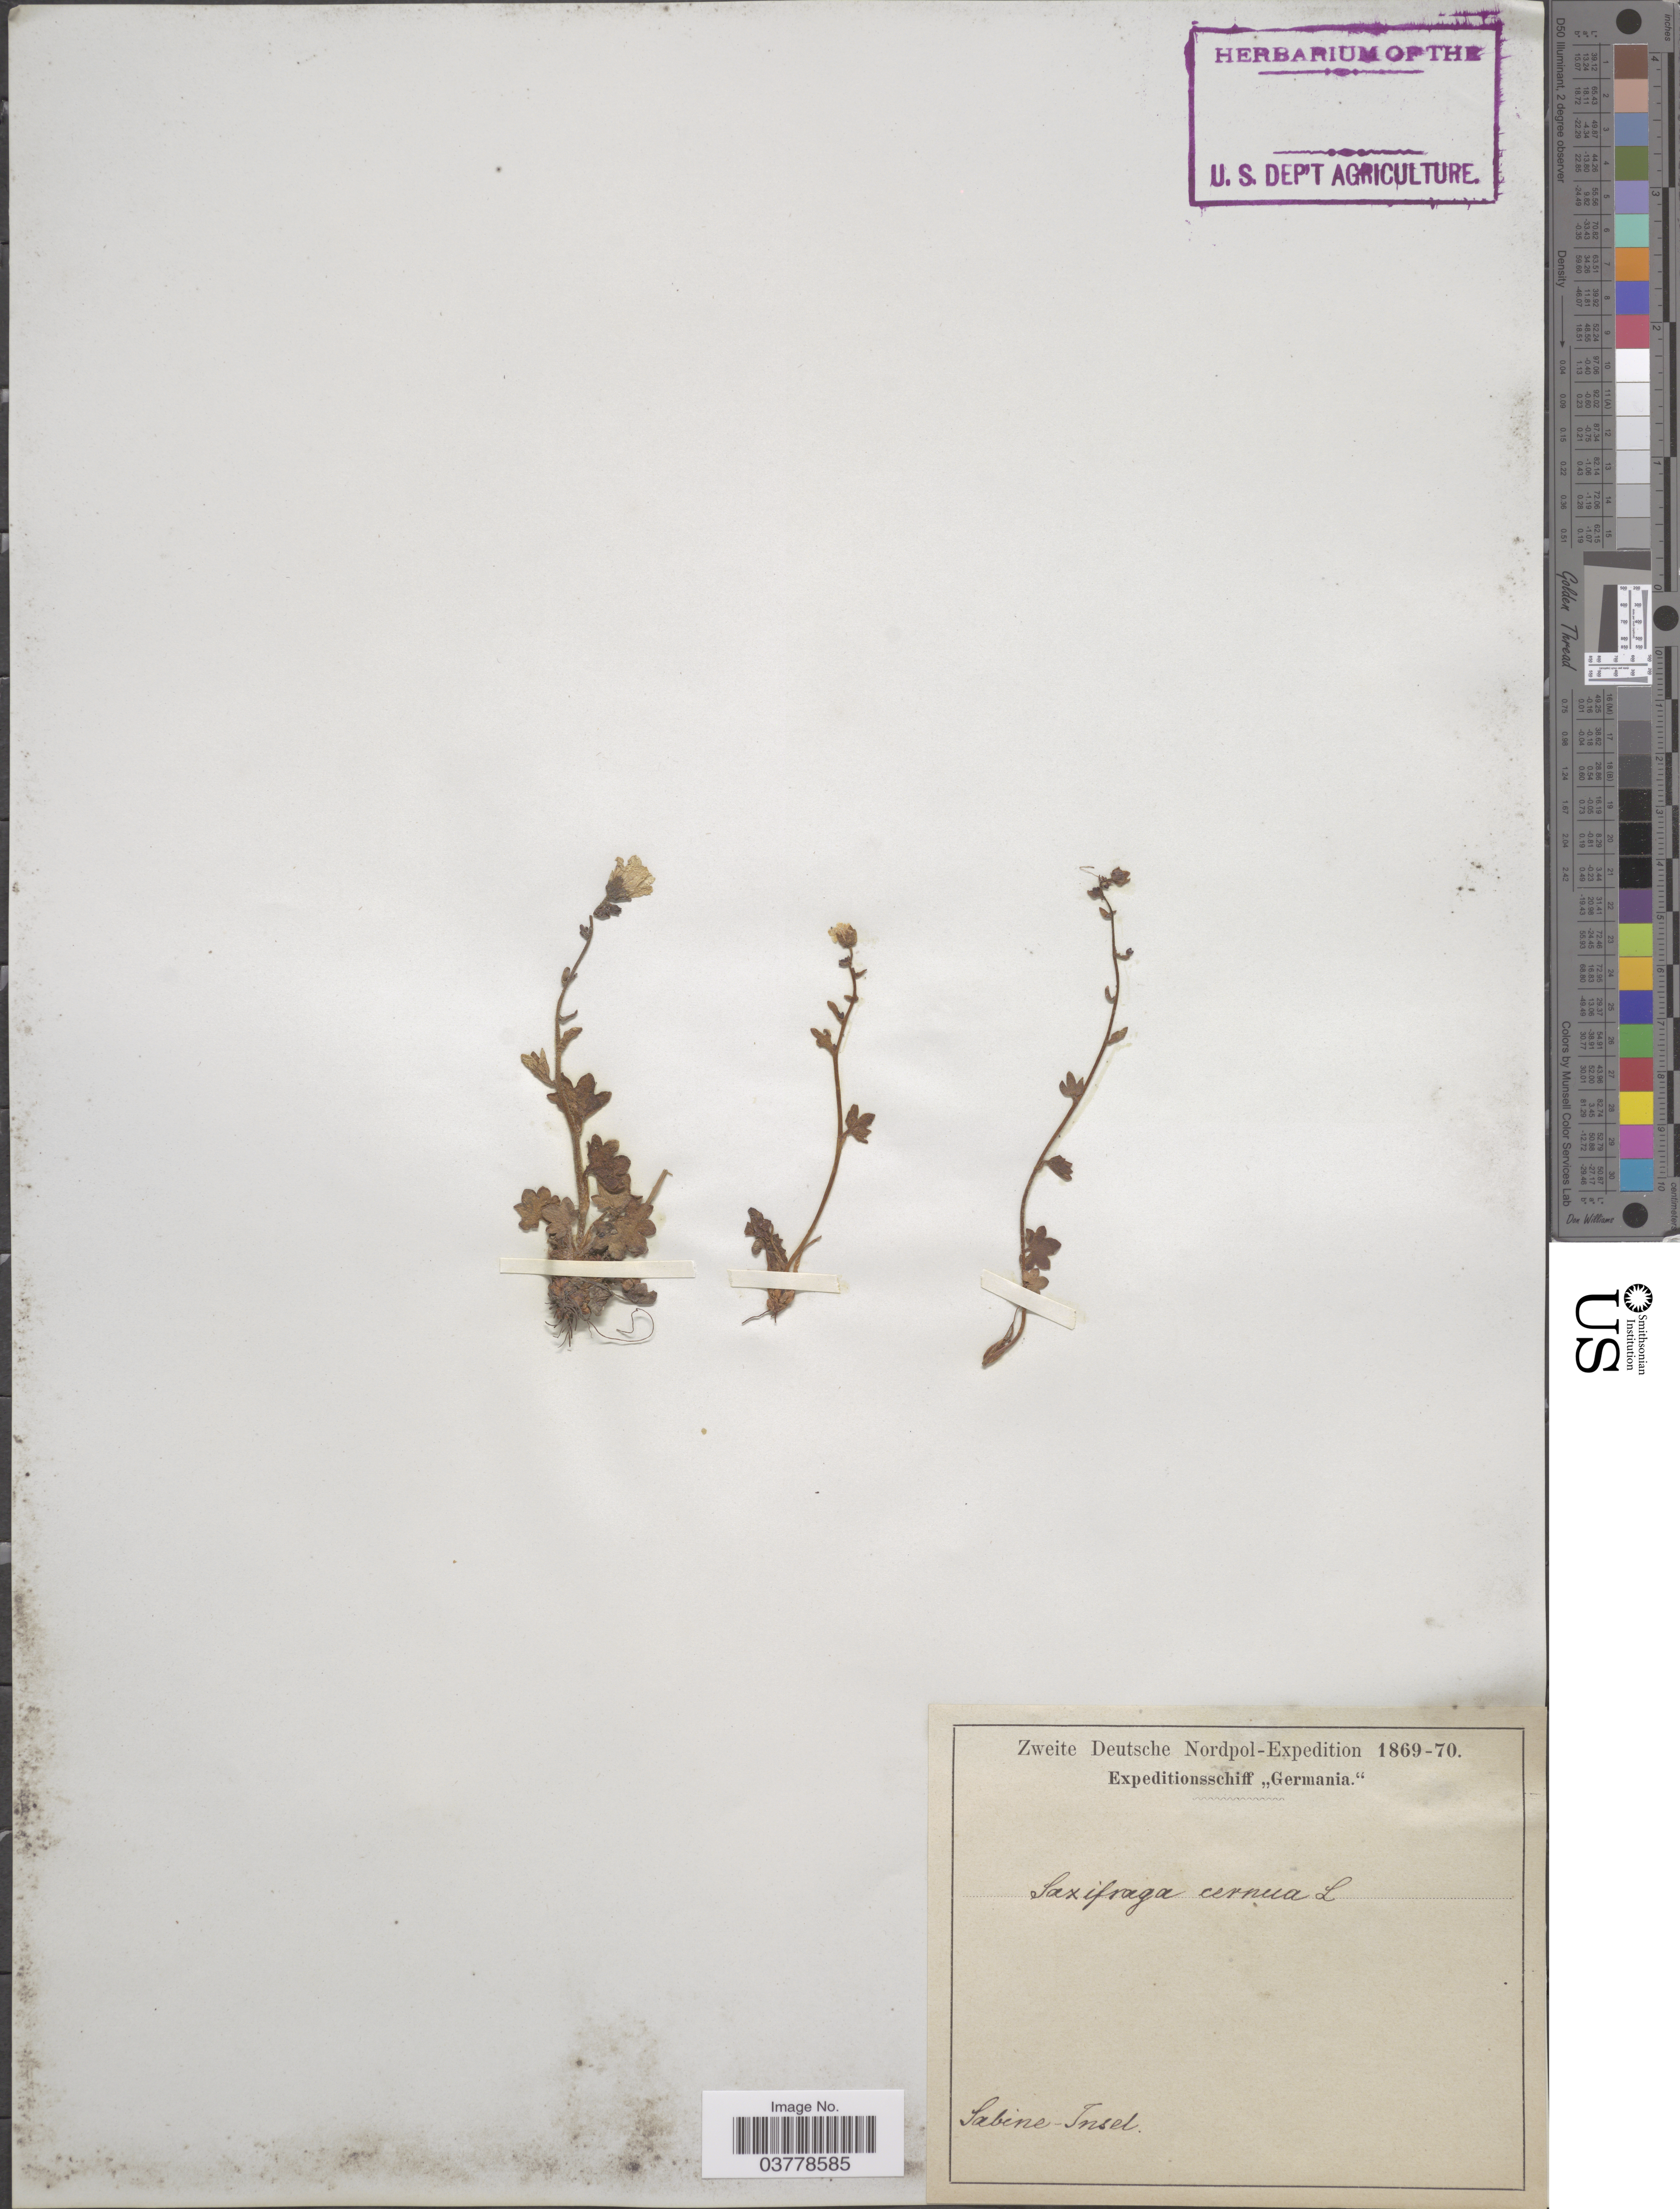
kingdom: Plantae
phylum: Tracheophyta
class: Magnoliopsida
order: Saxifragales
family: Saxifragaceae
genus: Saxifraga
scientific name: Saxifraga cernua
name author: L.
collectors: Zweite Deutsche Nordpol-Expedition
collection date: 1869/1870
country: Germany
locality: Sabine-Insel.